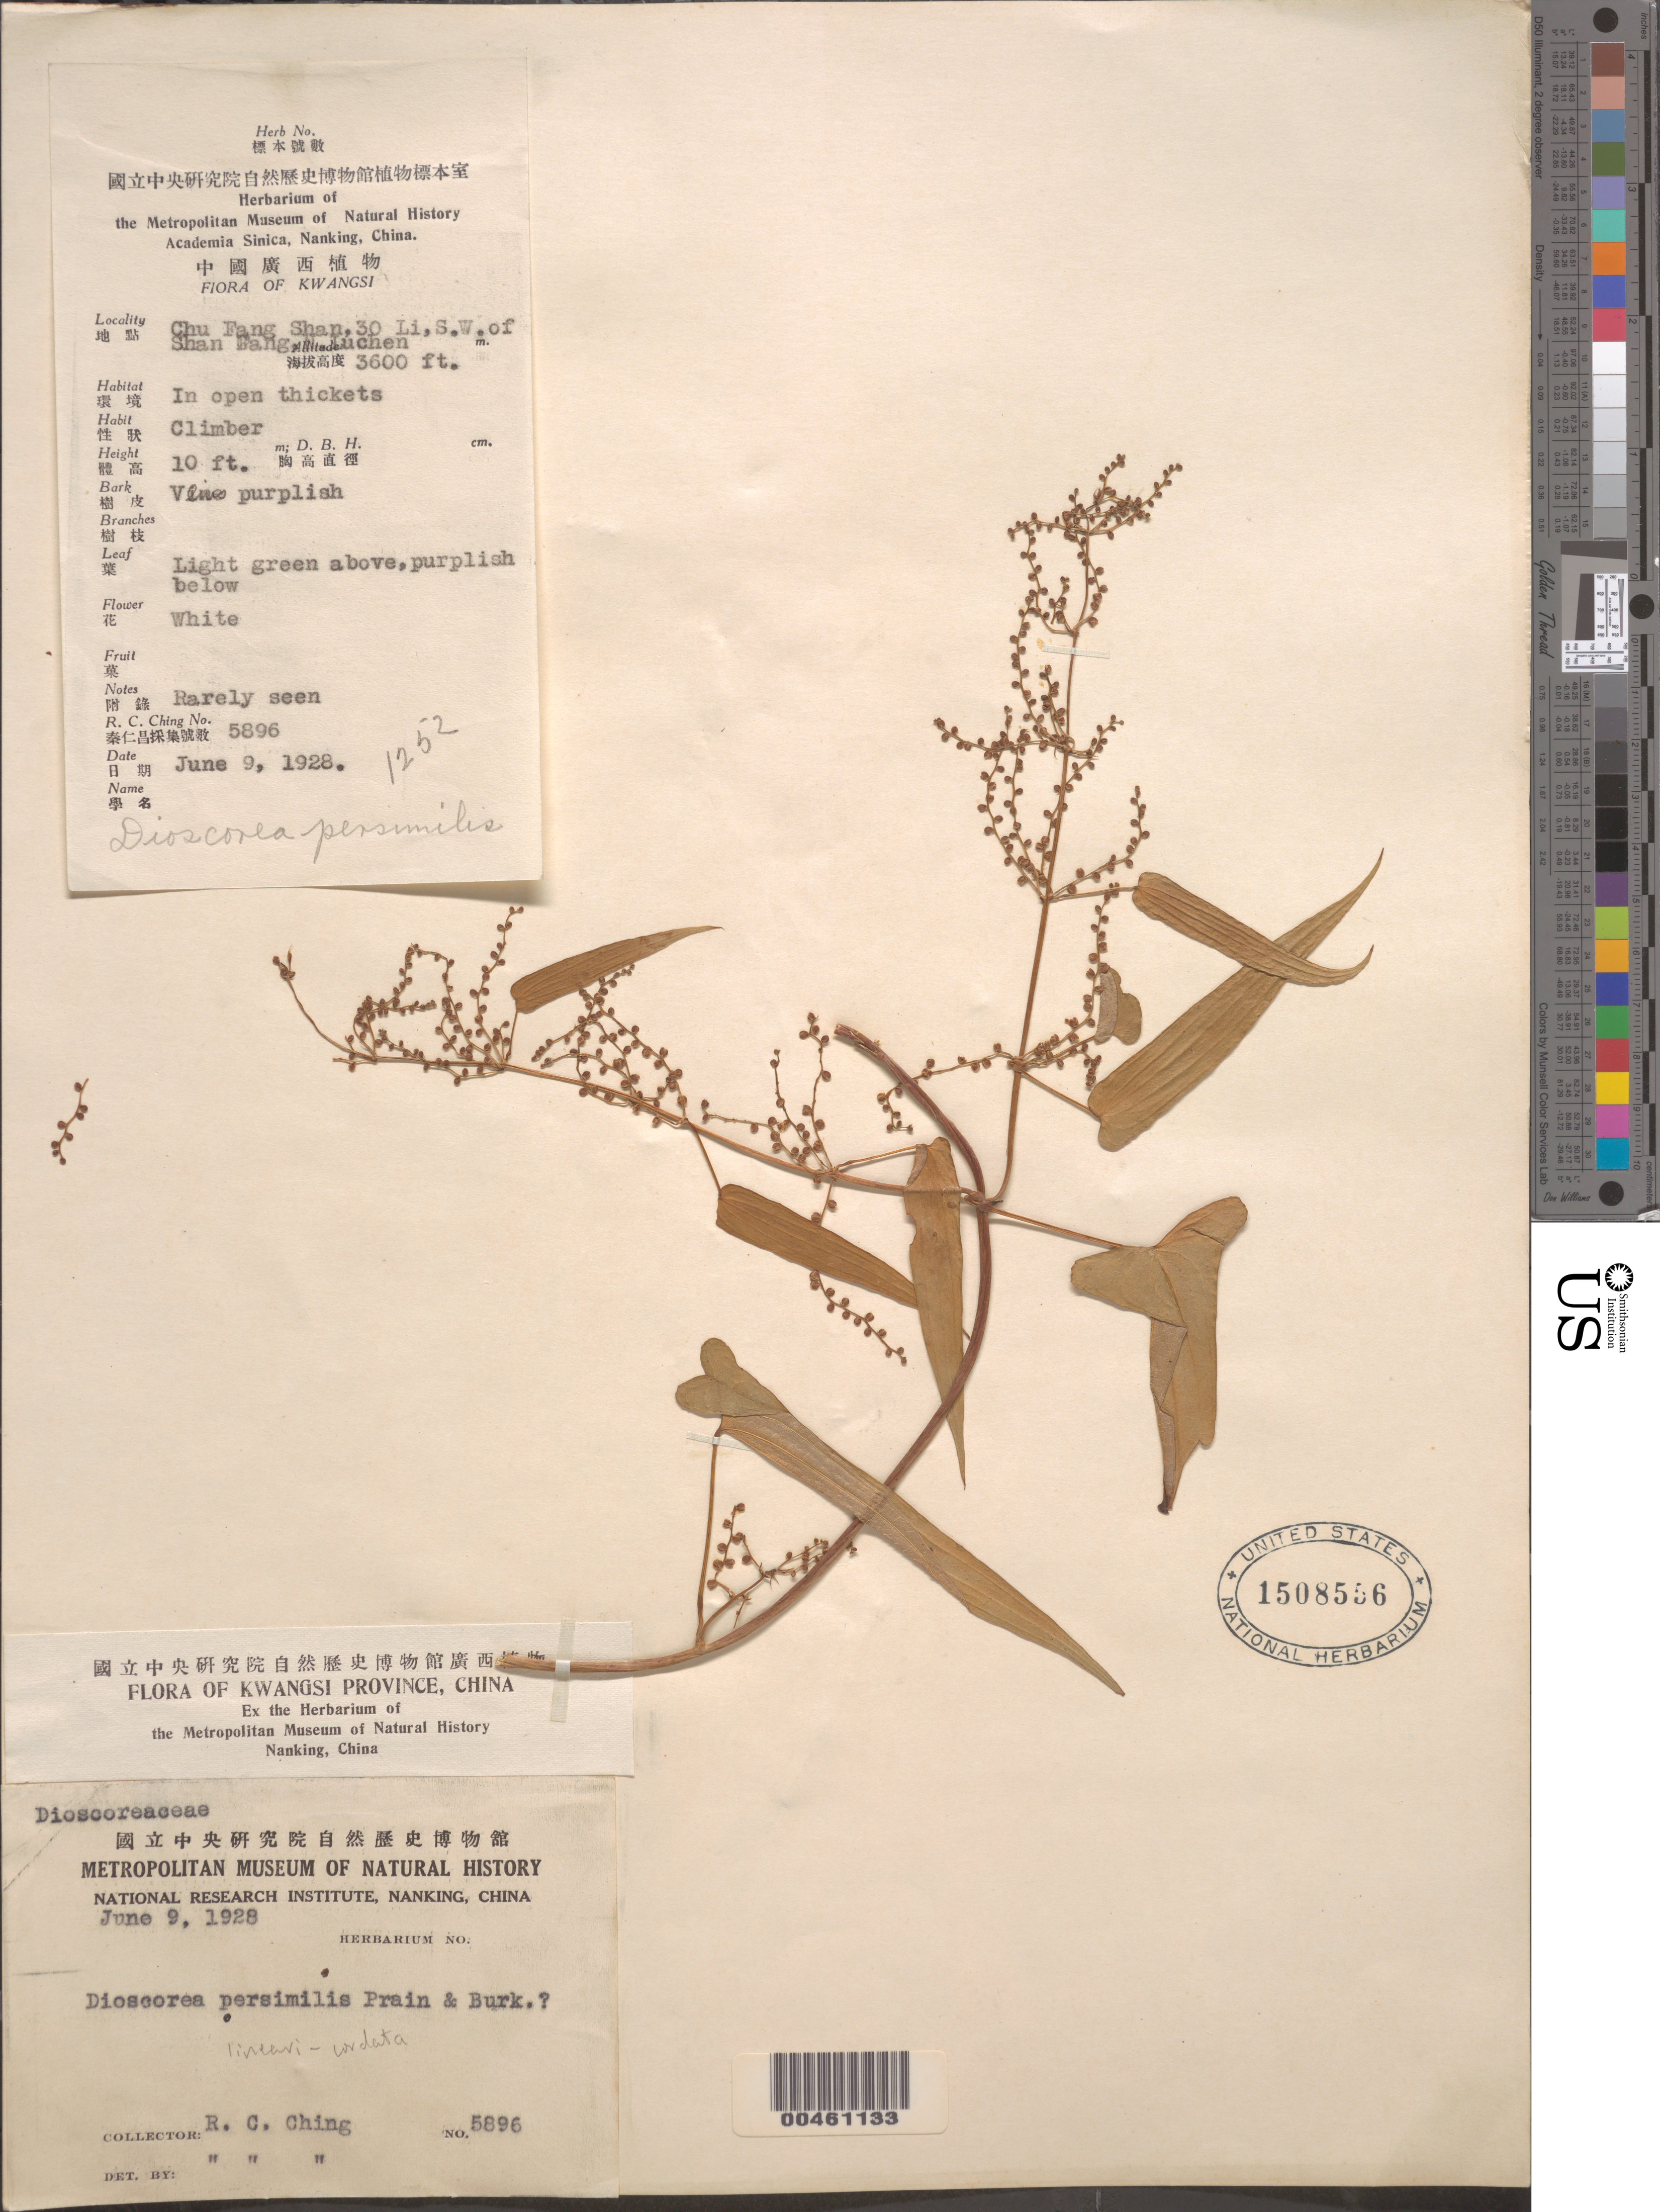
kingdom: Plantae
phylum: Tracheophyta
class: Liliopsida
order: Dioscoreales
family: Dioscoreaceae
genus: Dioscorea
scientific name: Dioscorea lineari-cordata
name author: Prain & Burkill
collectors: R. C. Ching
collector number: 5896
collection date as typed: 09 Jun 1928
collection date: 1928-06-09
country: China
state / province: Guangxi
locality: Chu Fang Shan, 15 km SW of Shan Pang, N Luchen, (Shan Pang District)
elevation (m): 1097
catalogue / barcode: US 1508556